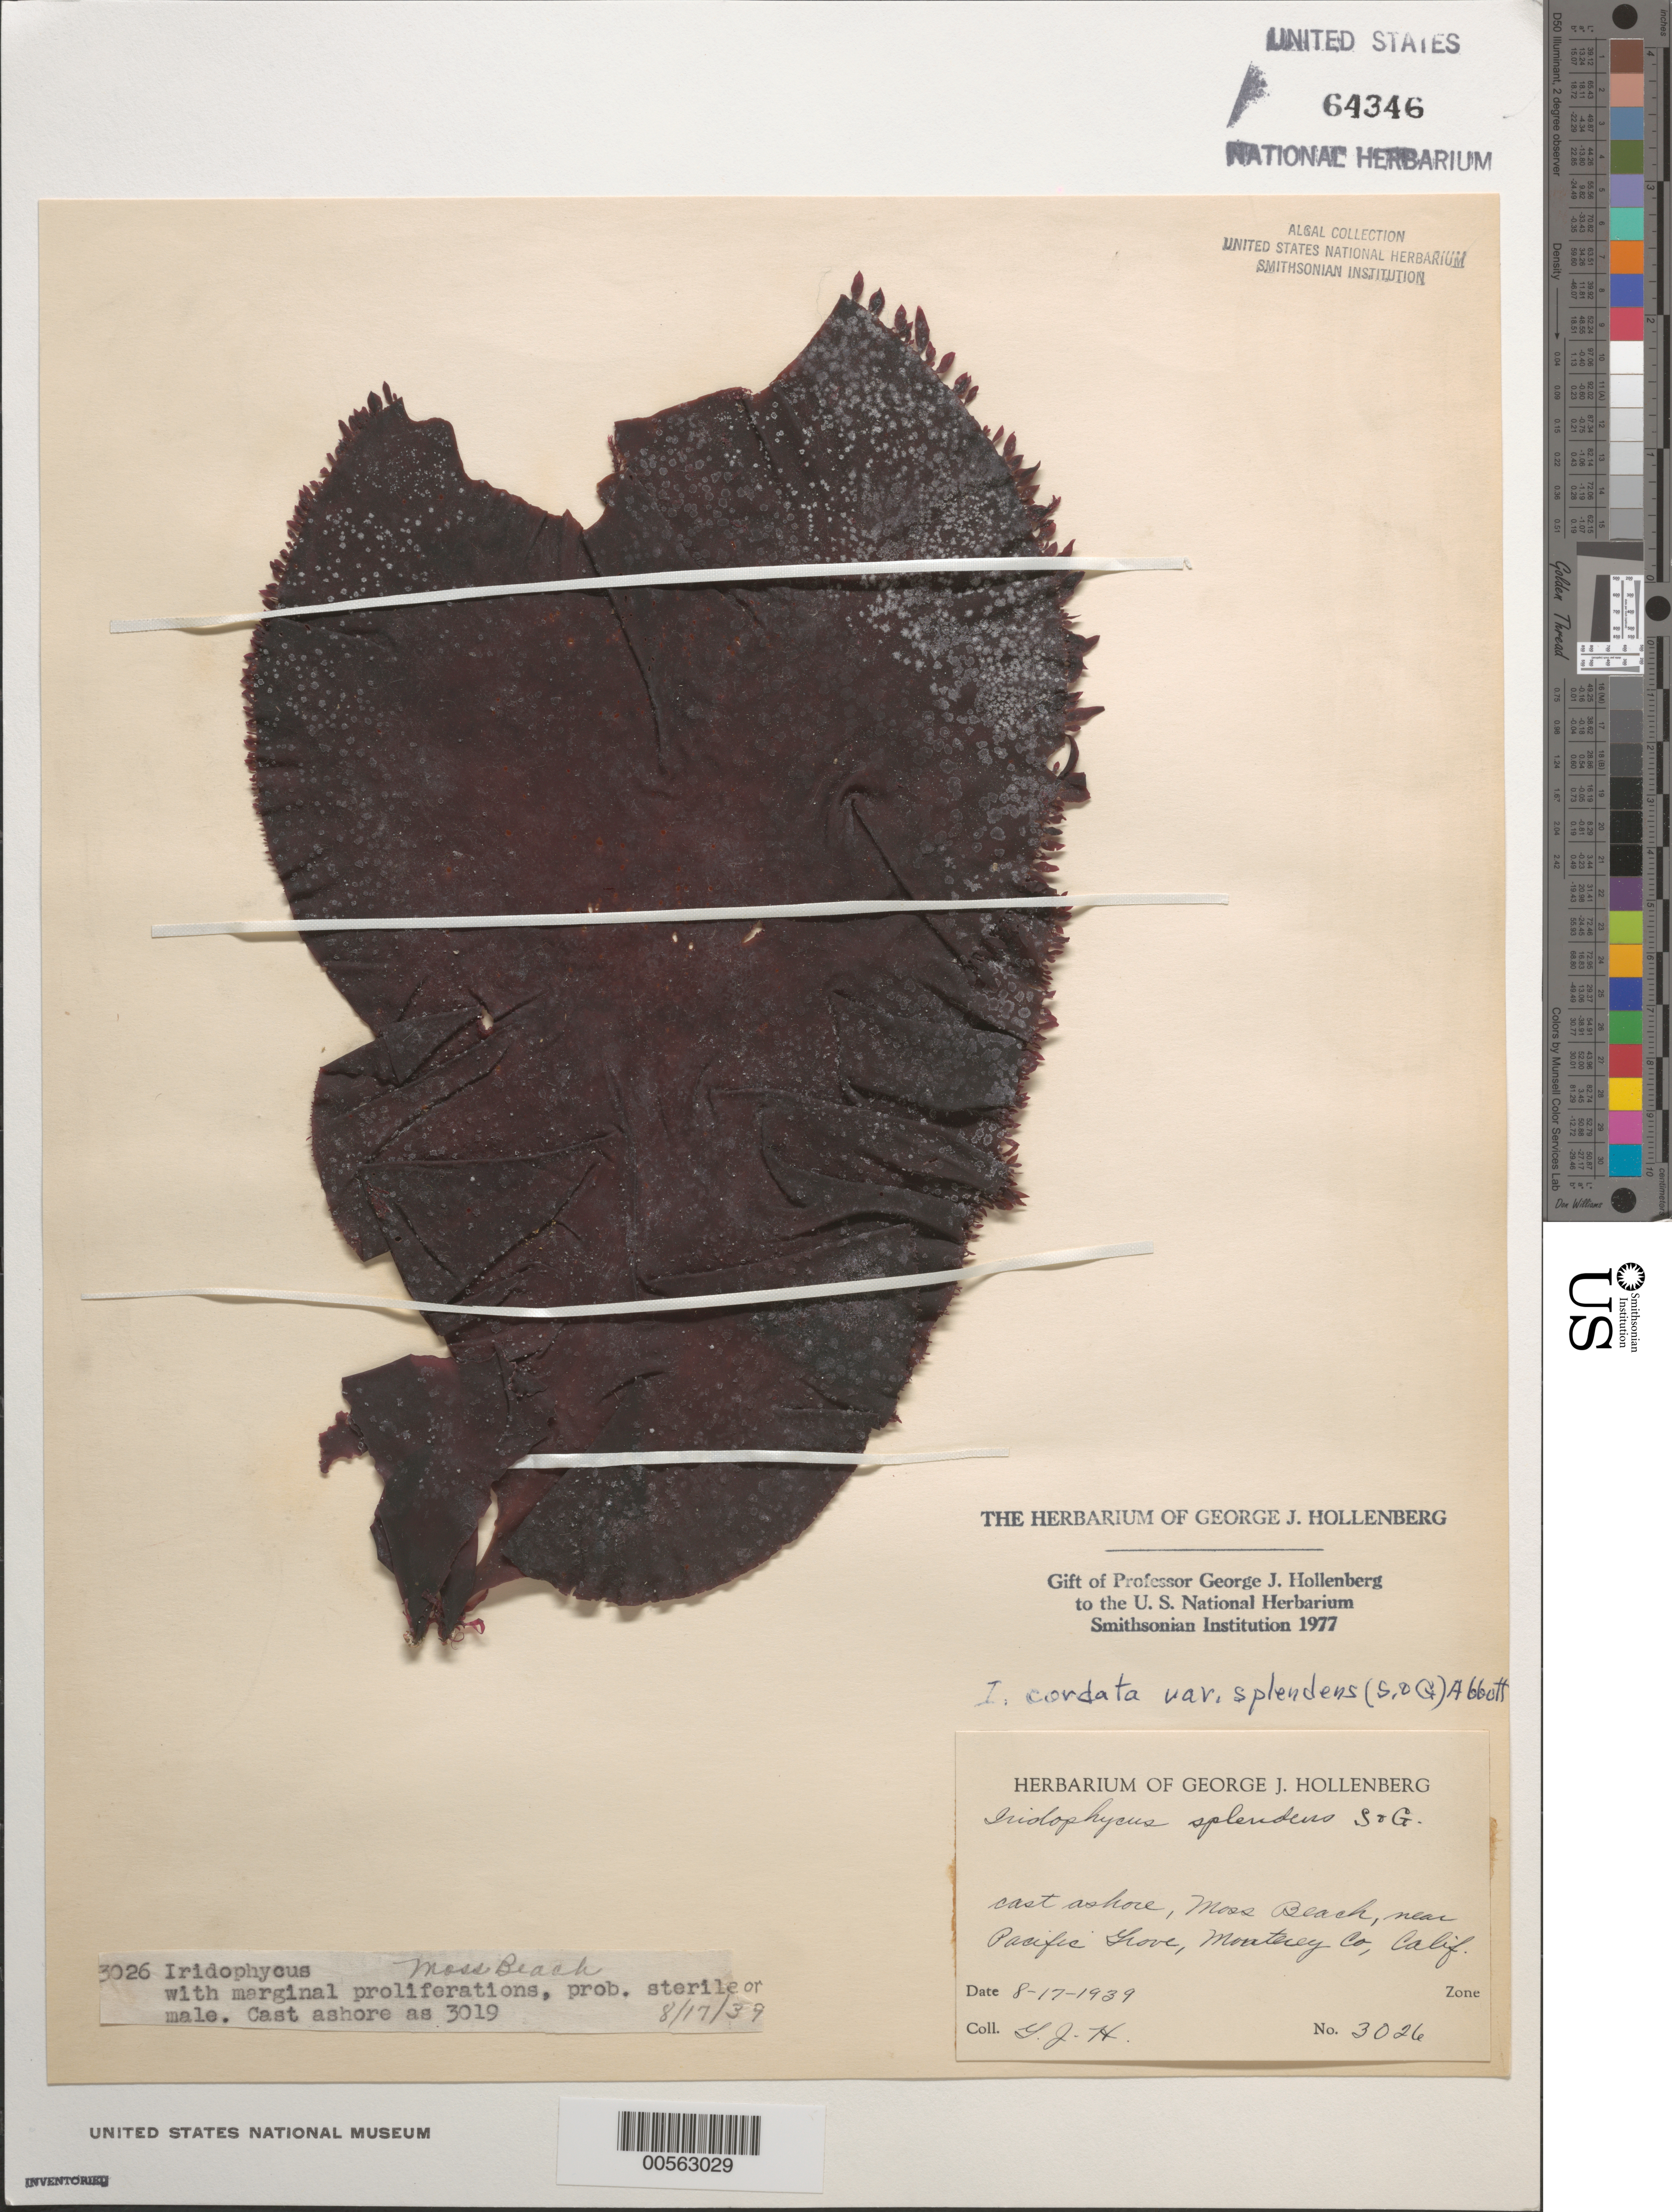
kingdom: Plantae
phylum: Rhodophyta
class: Florideophyceae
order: Gigartinales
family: Gigartinaceae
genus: Iridaea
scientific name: Iridaea cordata var. splendens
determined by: Hollenberg, George J.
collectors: G. Hollenberg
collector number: GJH 3026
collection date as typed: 17 Aug 1939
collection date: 1939-08-17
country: United States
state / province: California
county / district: Monterey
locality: Moss Beach, Pacific Grove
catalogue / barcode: US 64346